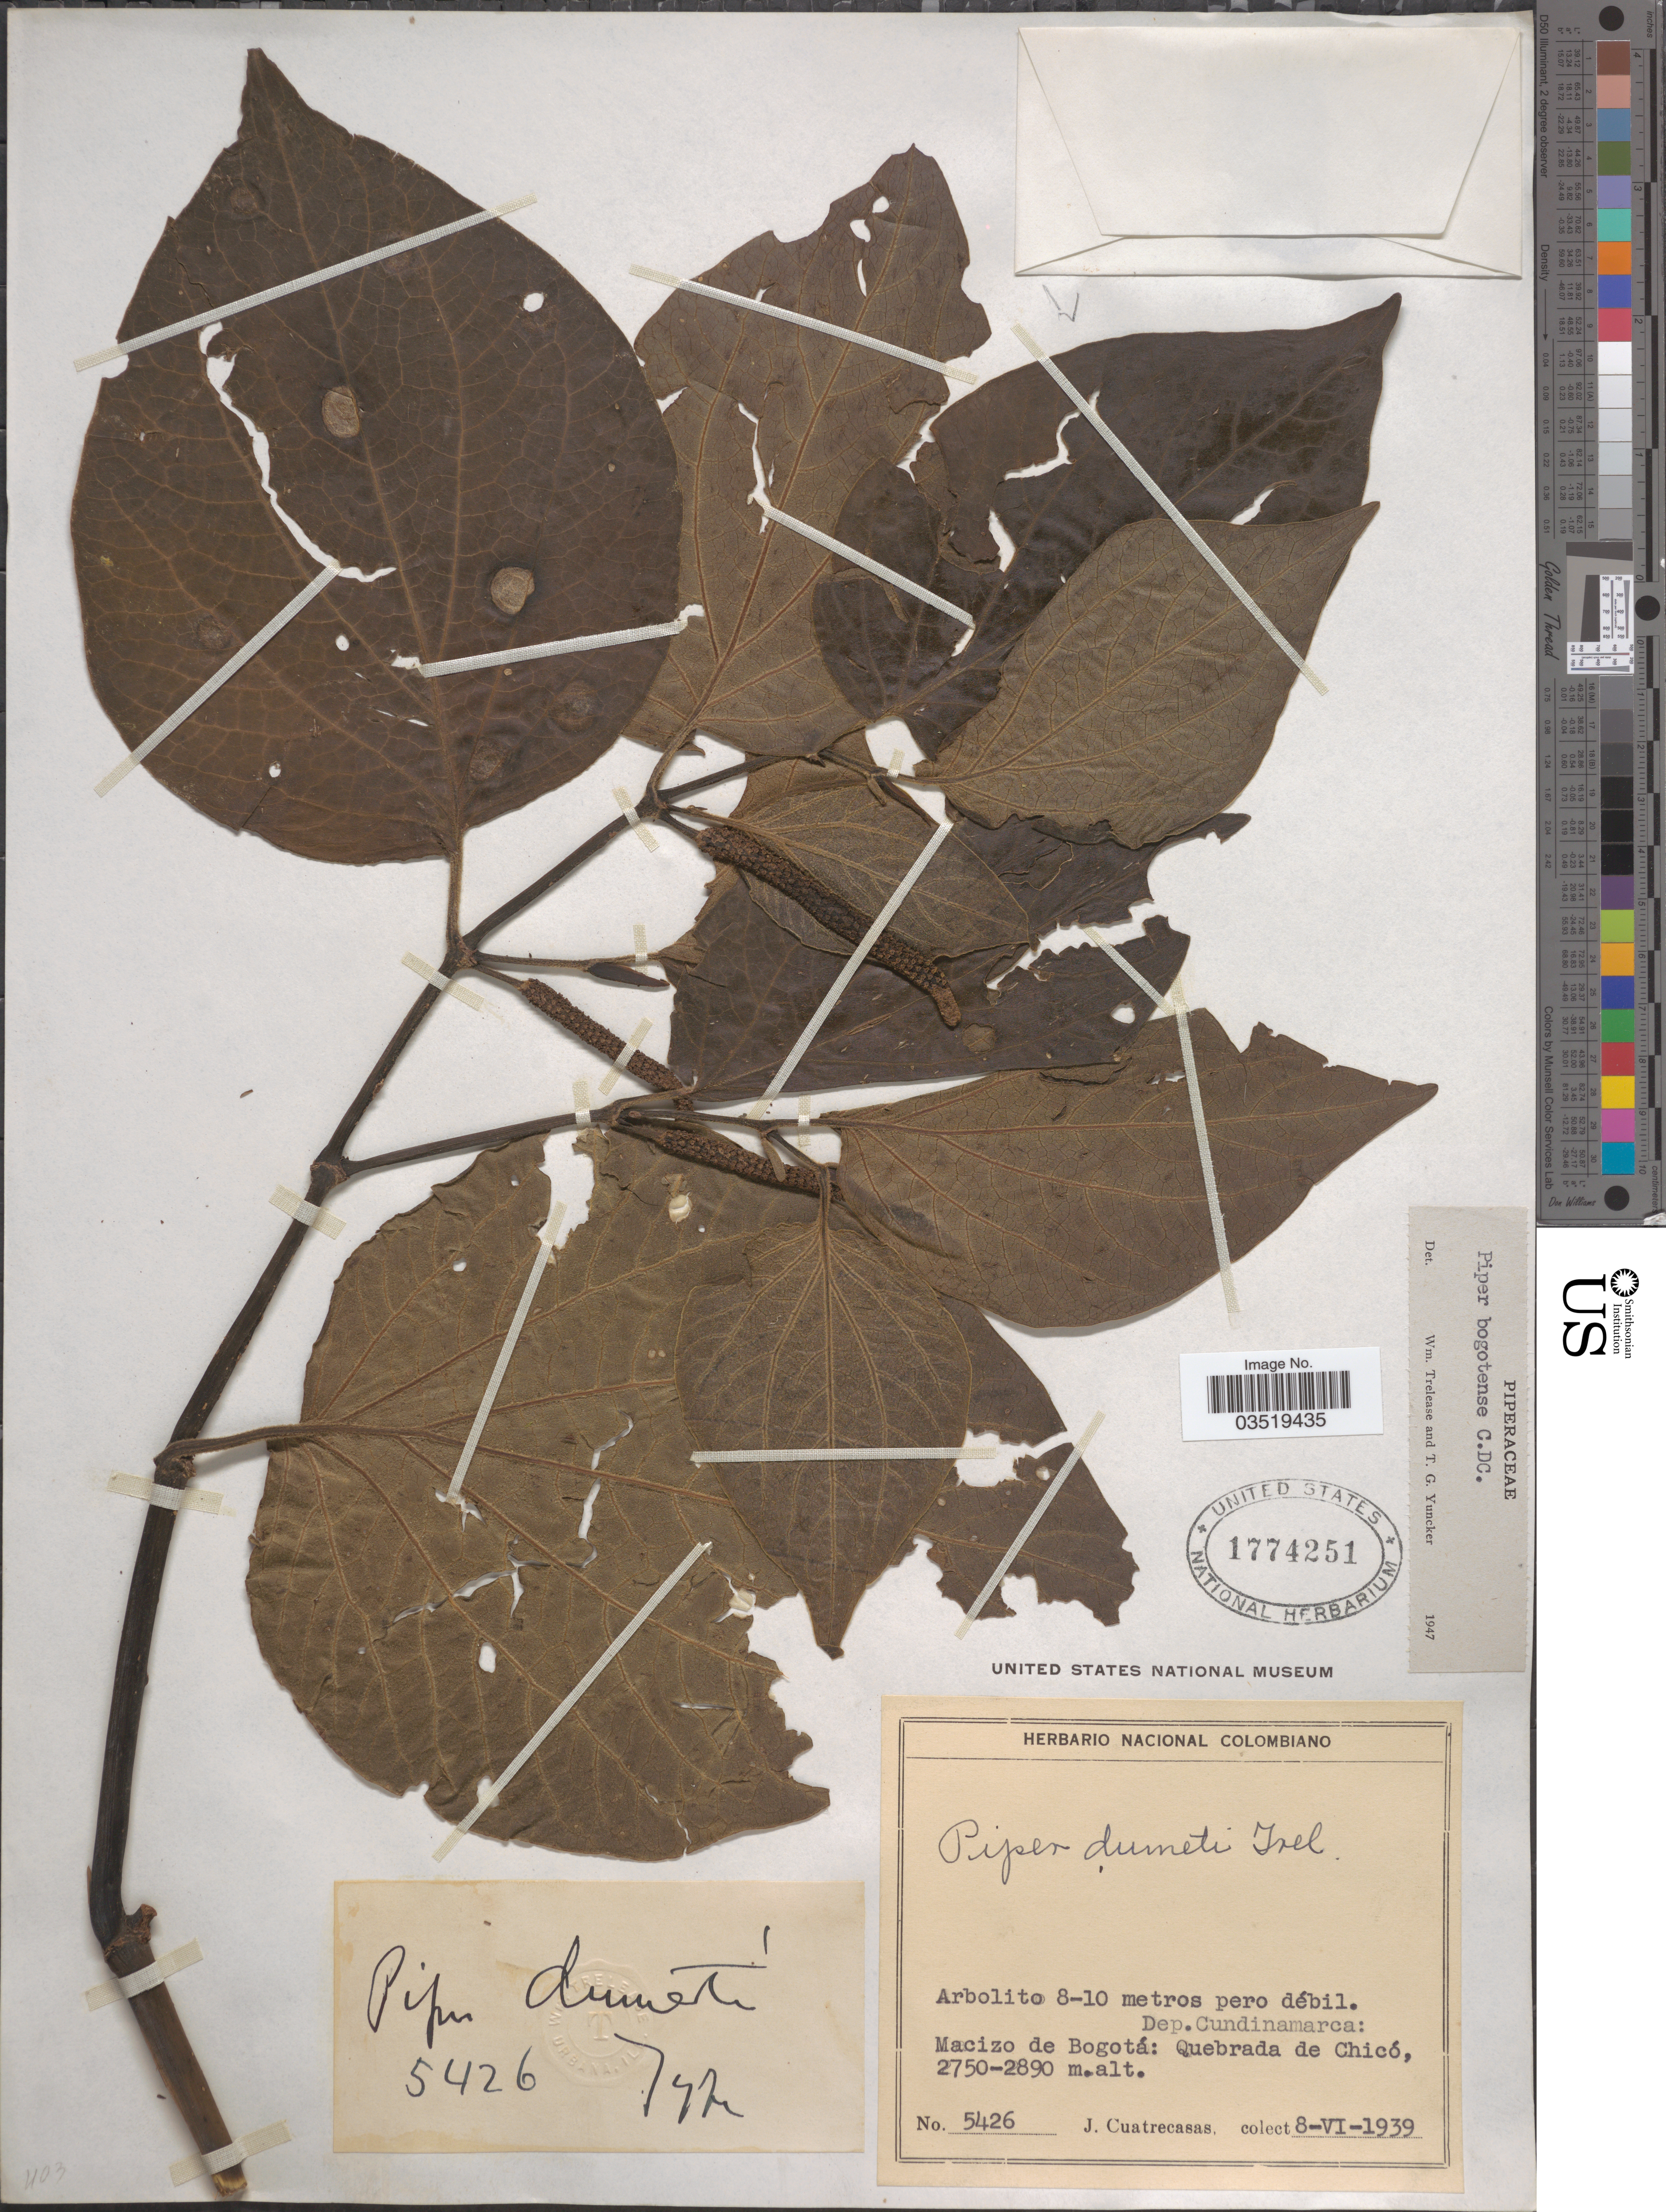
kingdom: Plantae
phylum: Tracheophyta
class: Magnoliopsida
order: Piperales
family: Piperaceae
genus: Piper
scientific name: Piper bogotense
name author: C. DC.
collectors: J. Cuatrecasas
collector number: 5426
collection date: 1939-06-08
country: Colombia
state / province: Cundinamarca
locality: Dep. Cundinamarca. Macizo de Bogotá: Quebrada de Chicó.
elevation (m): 2750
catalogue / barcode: US 1774251